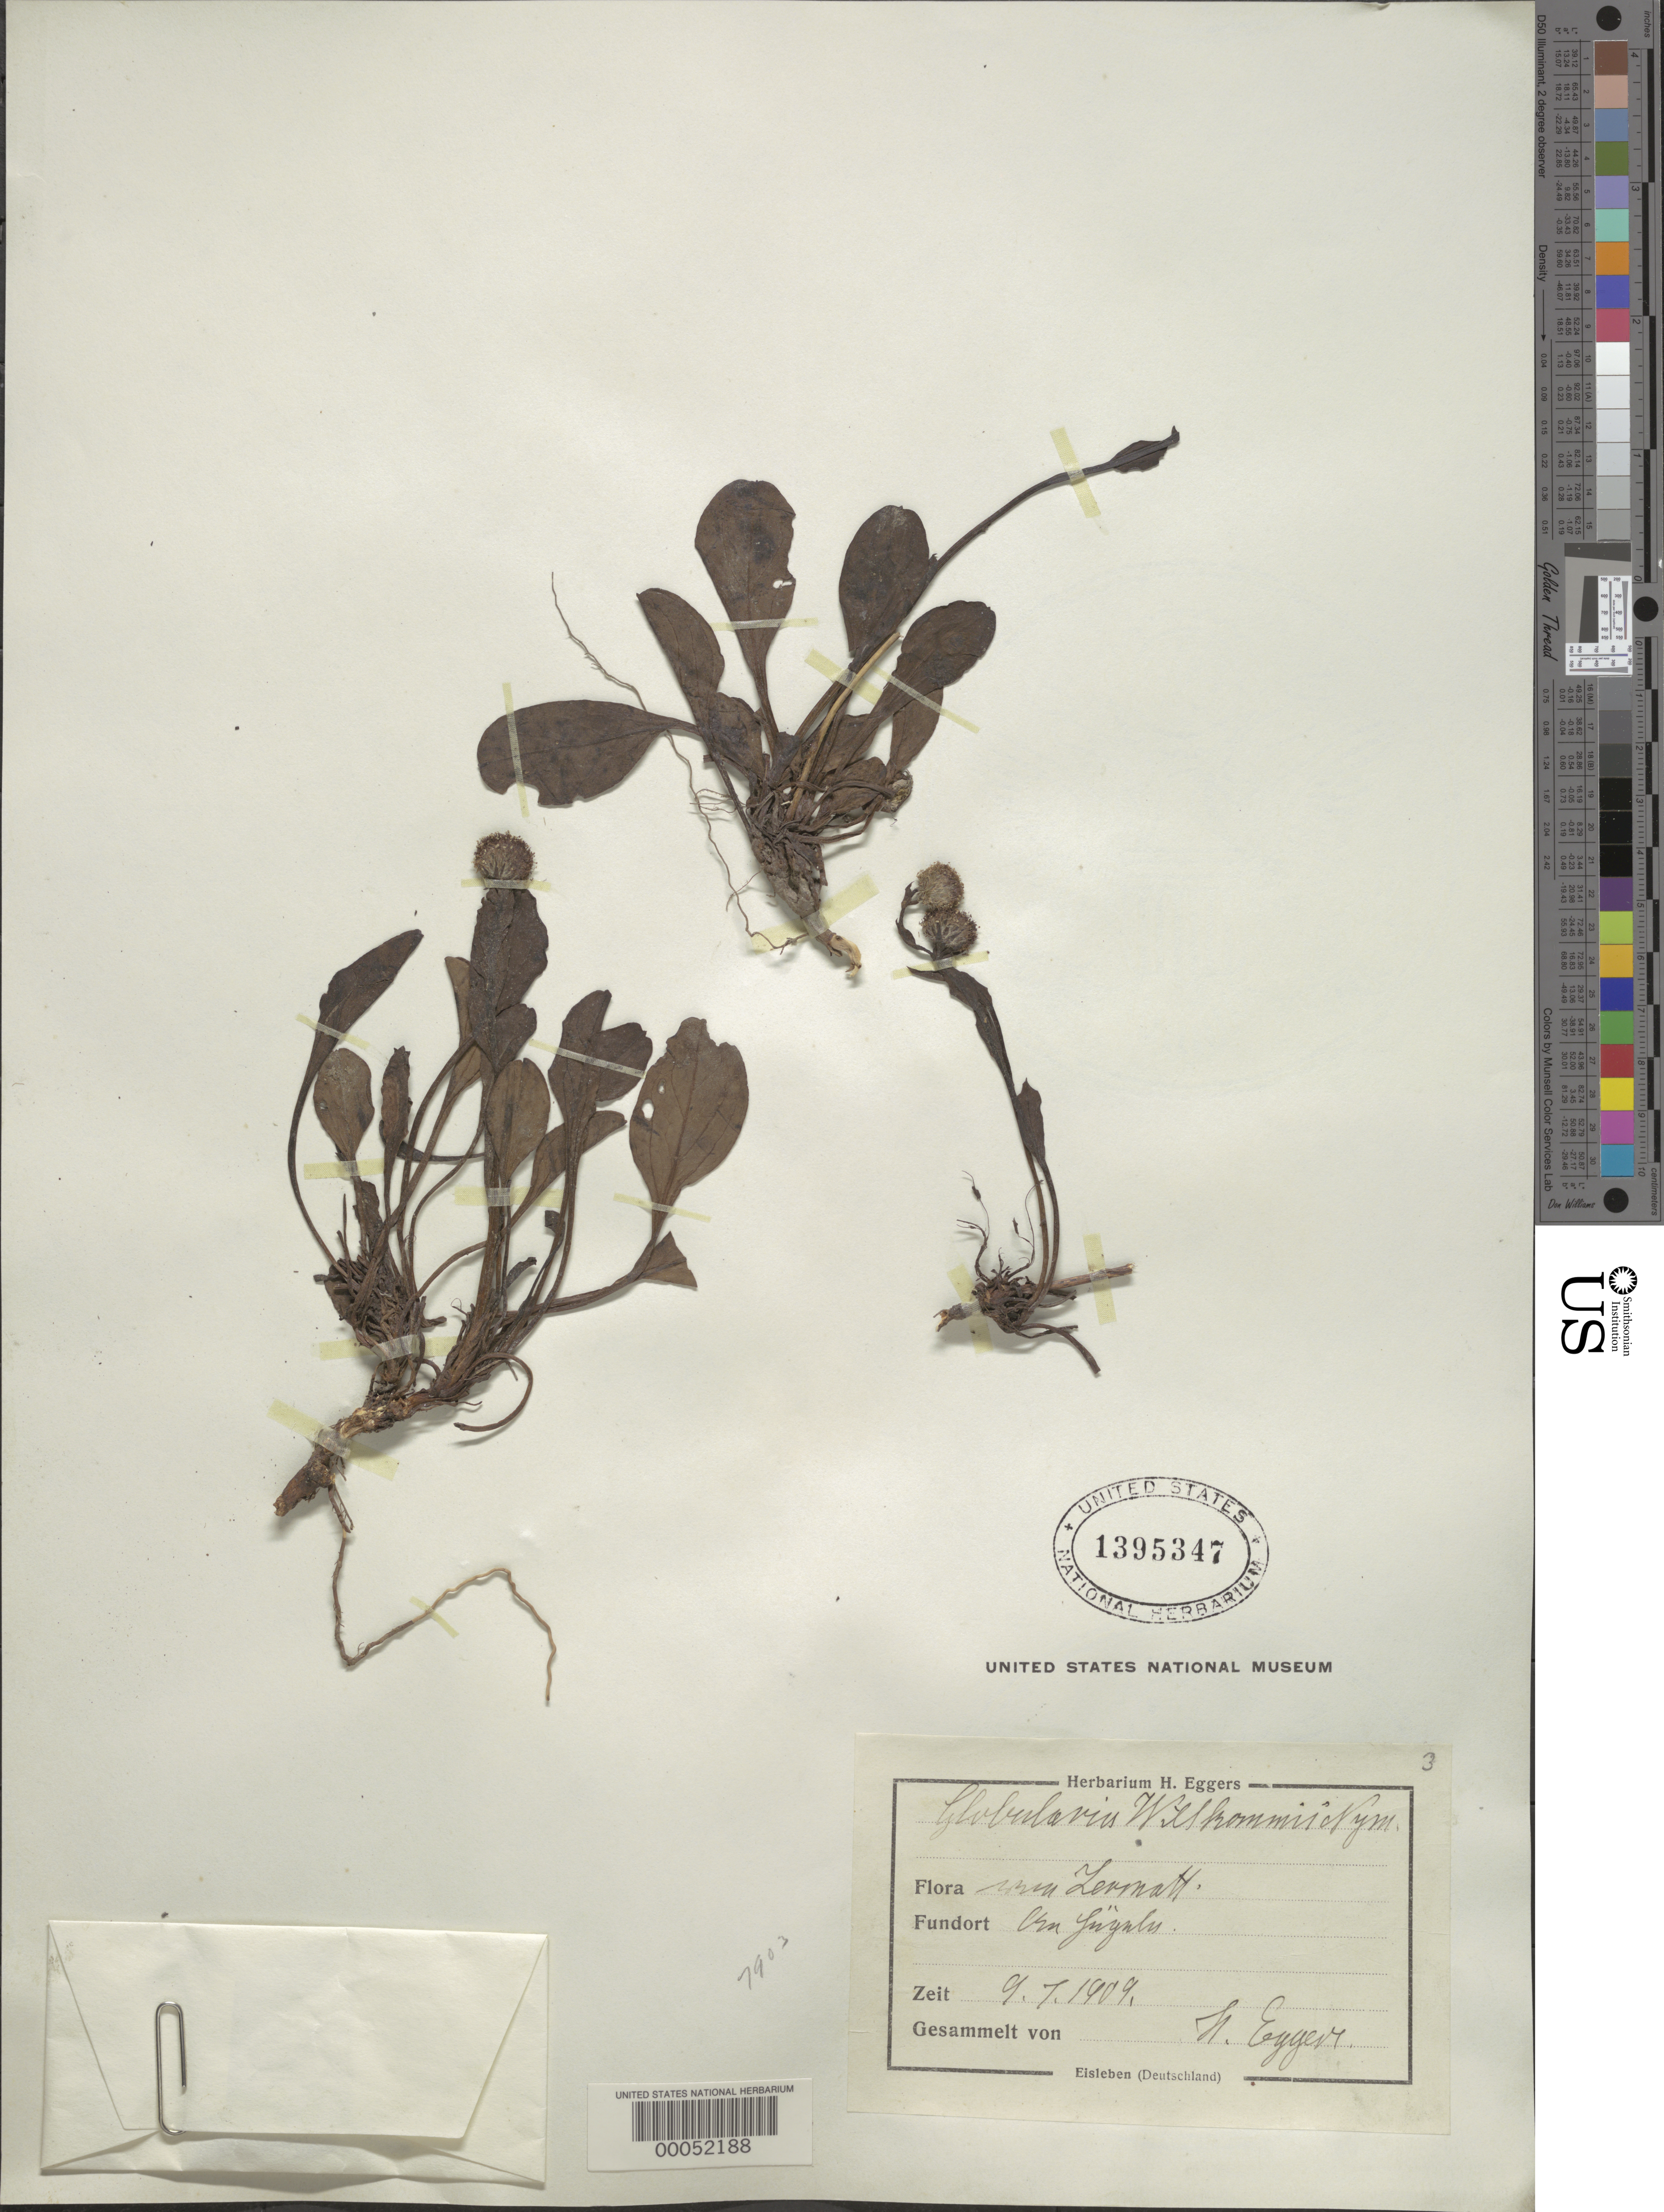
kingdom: Plantae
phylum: Tracheophyta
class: Magnoliopsida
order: Lamiales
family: Plantaginaceae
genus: Globularia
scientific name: Globularia willkommii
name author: Nyman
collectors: H. F. A. von Eggers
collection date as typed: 07 Sep 1909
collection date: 1909-09-07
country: Panama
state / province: Chiriquí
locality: Around San Felix.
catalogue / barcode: US 1395347